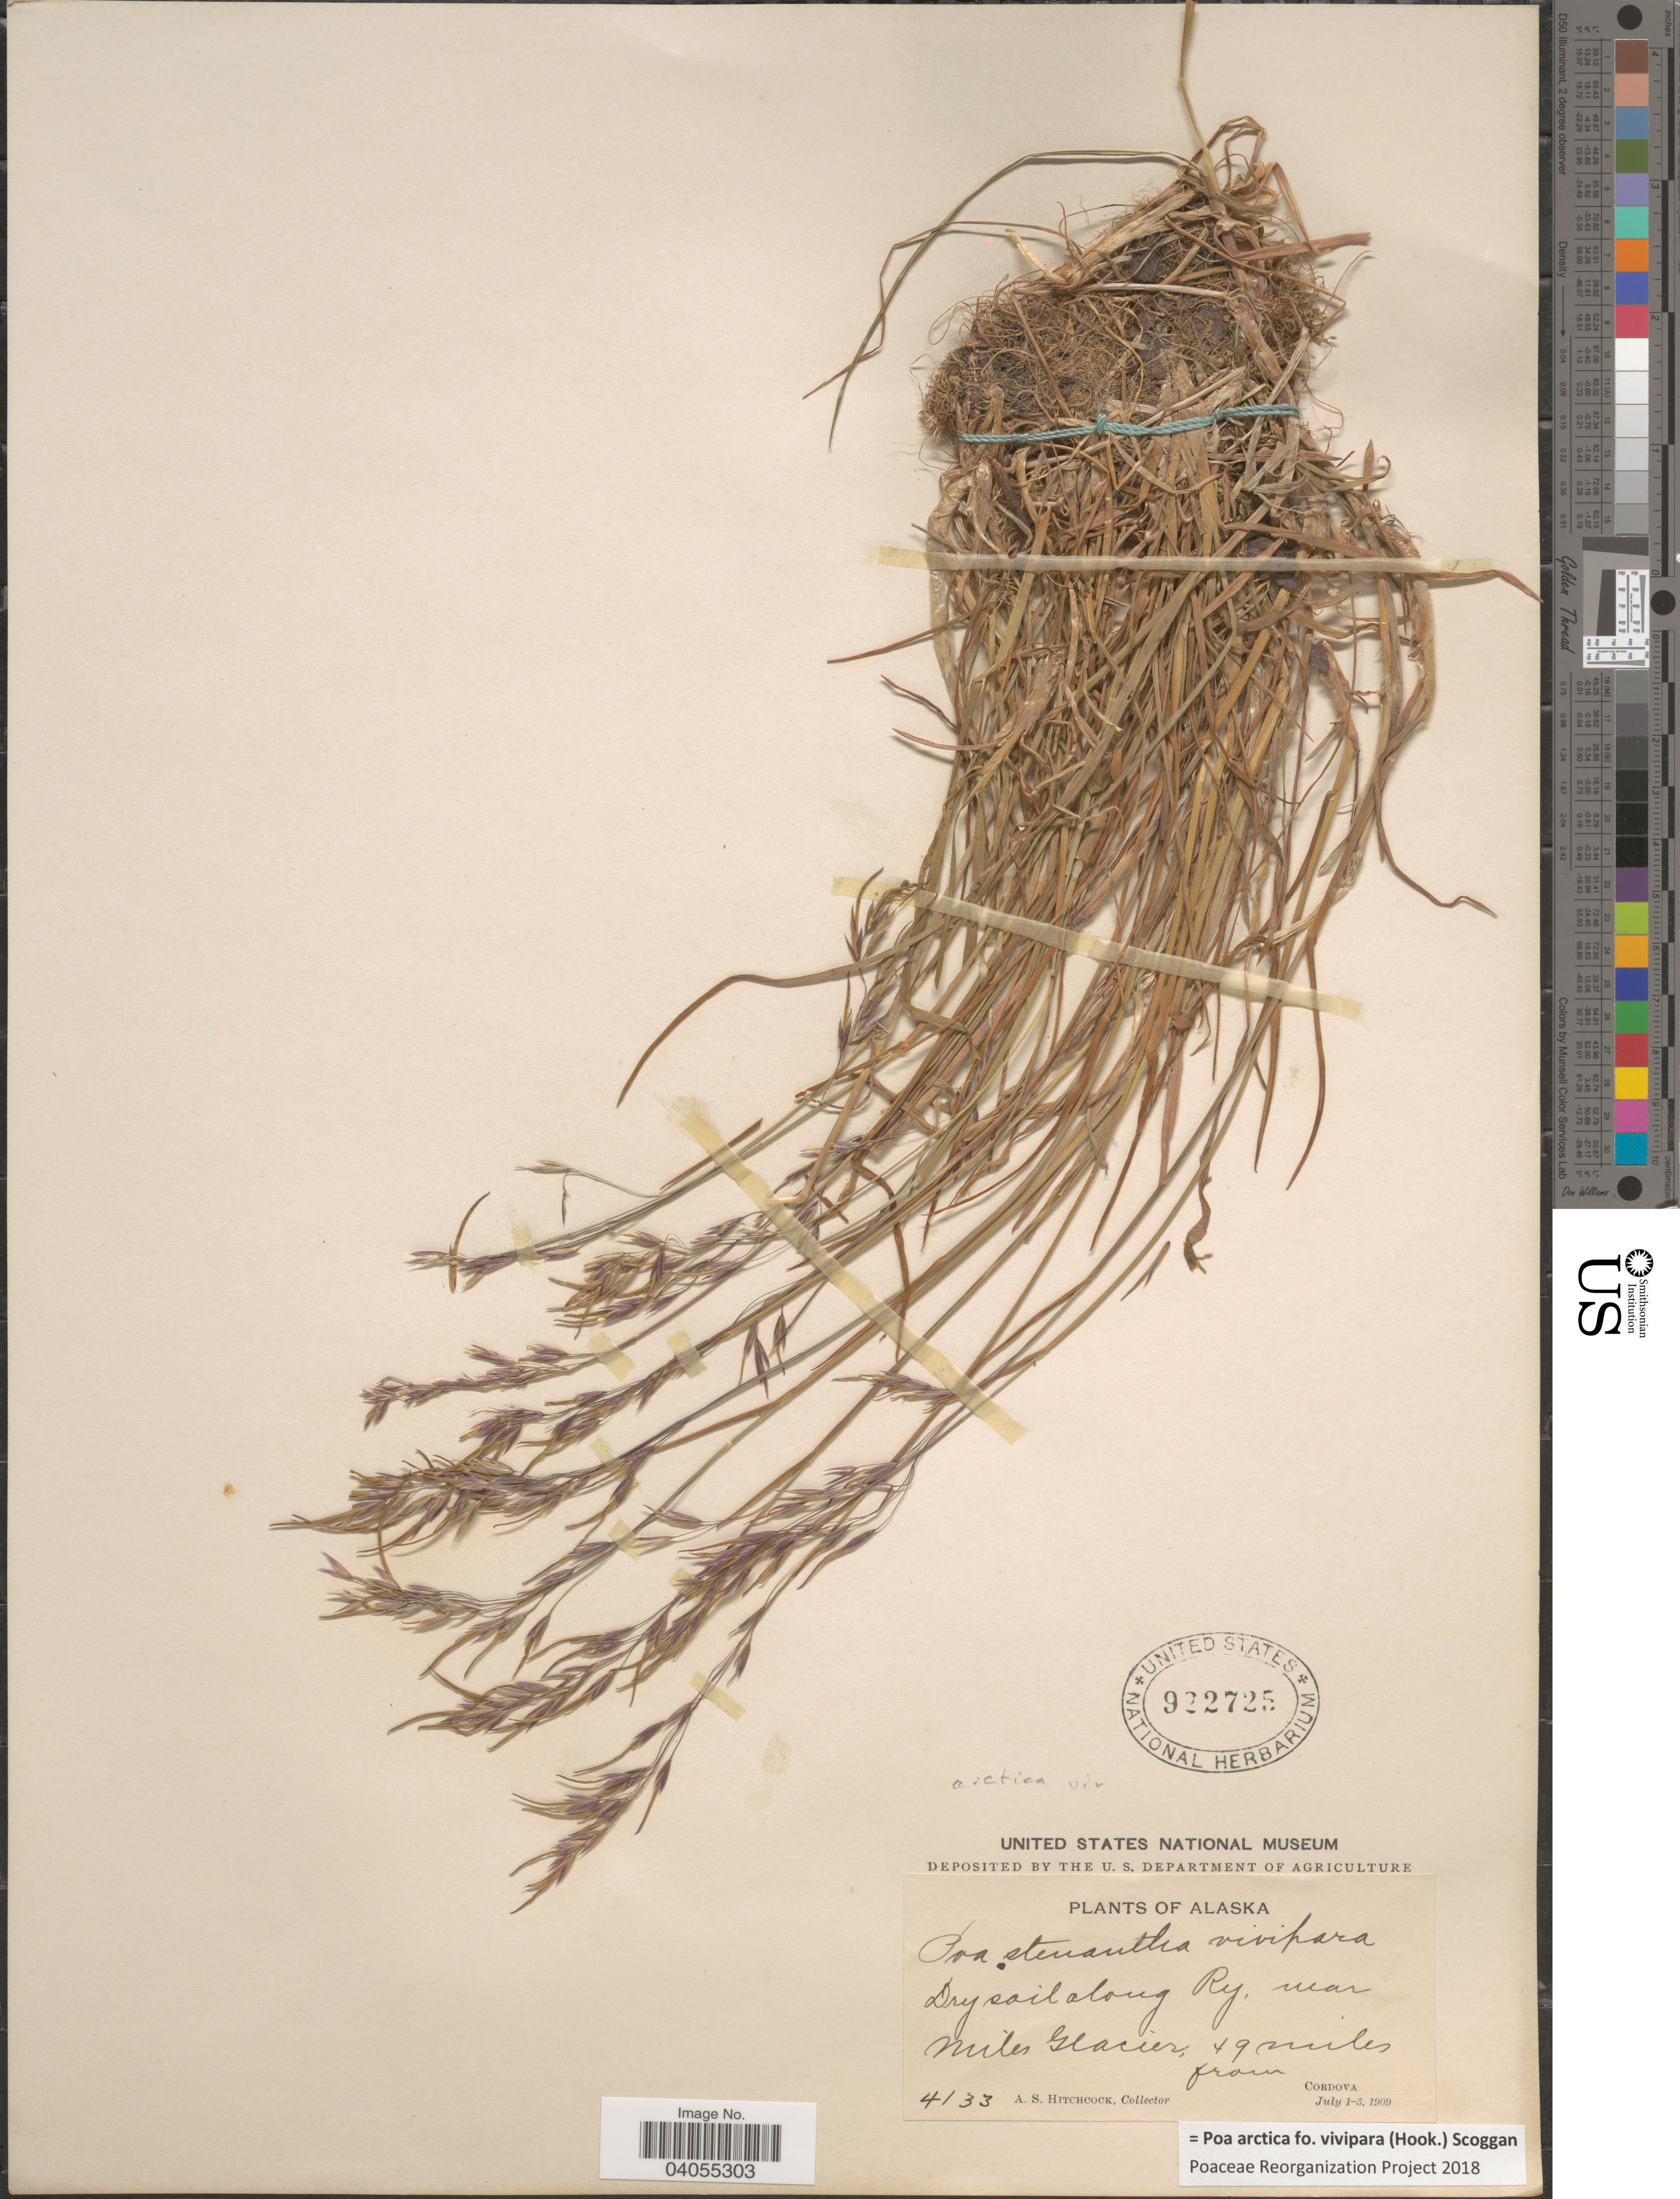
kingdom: Plantae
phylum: Tracheophyta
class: Liliopsida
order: Poales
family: Poaceae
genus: Poa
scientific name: Poa arctica f. vivipara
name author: (Hook.) Scoggan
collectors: A. S. Hitchcock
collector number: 4133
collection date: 1909-07-01/1909-07-03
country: United States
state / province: Alaska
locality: Dry soil along Ry, near Miles Glacier, 49 miles from Cordova.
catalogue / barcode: US 922725